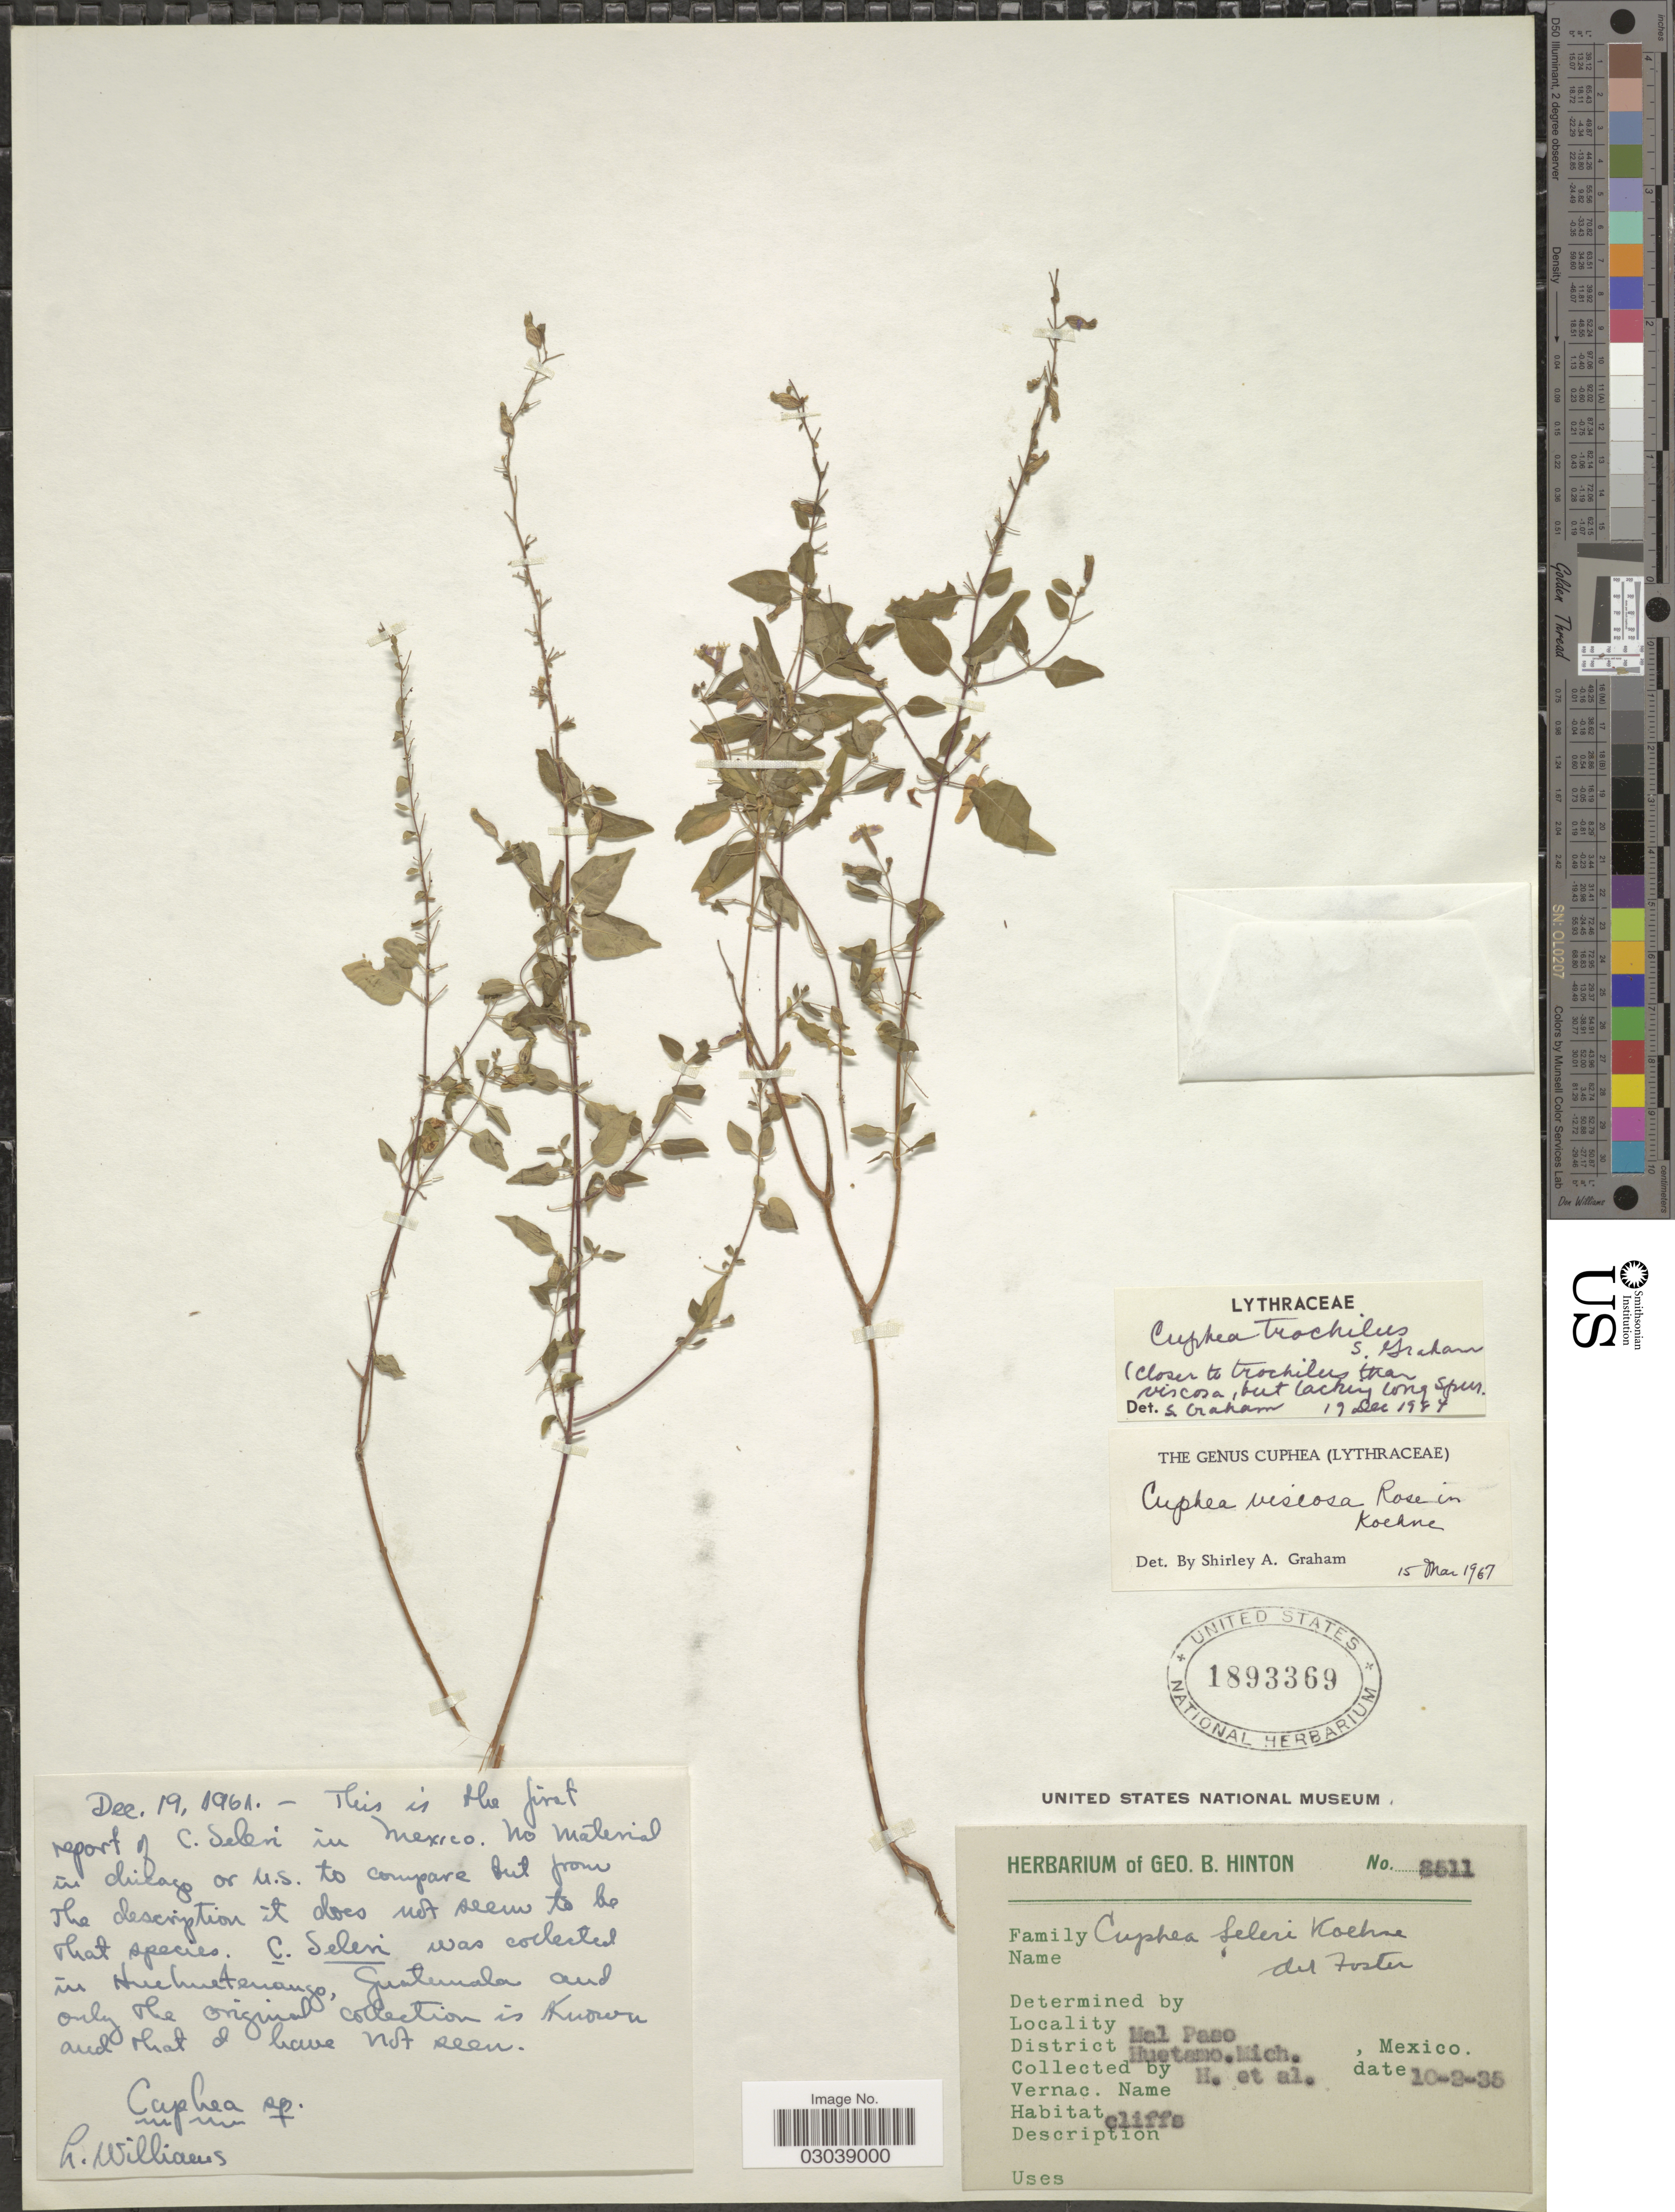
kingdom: Plantae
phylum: Tracheophyta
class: Magnoliopsida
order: Myrtales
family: Lythraceae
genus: Cuphea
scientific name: Cuphea trochilus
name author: S.A. Graham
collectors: G. B. Hinton & et al.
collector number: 8511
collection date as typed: Transcribed d/m/y: 10/2/35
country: Mexico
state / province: Michoacán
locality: Mal Paso, District Huetamo, Mich.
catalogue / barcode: US 1893369